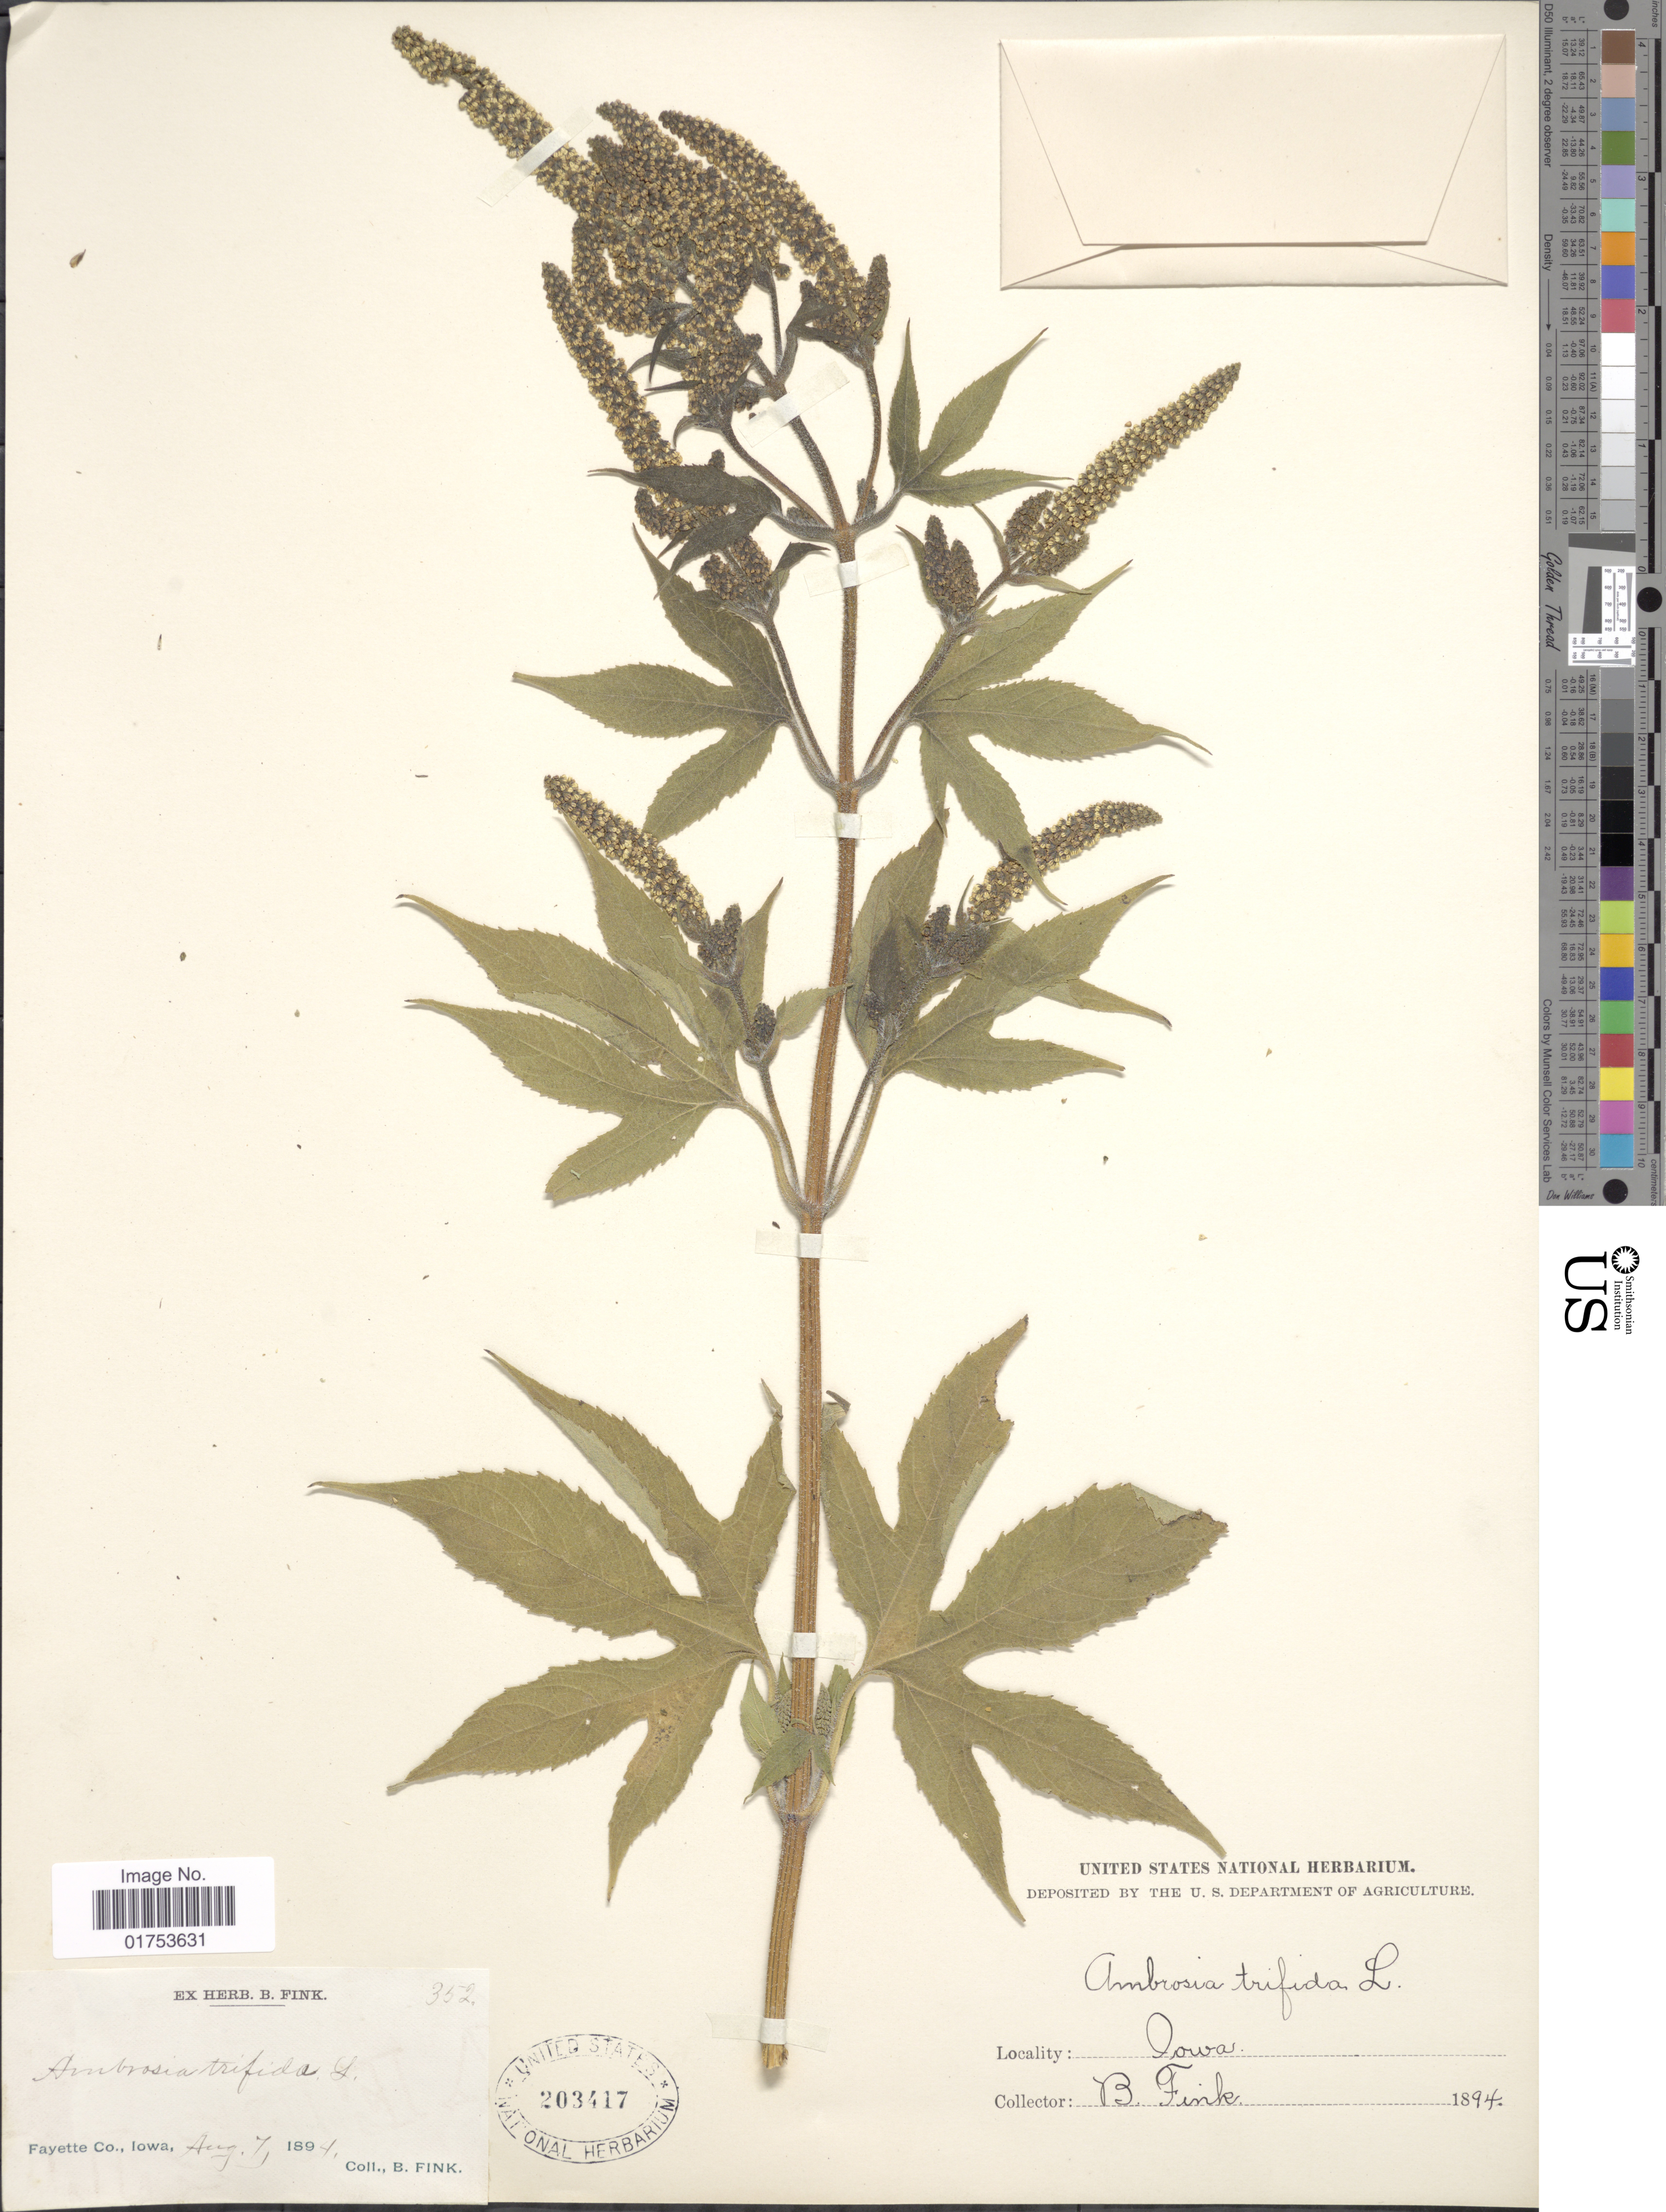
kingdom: Plantae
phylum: Tracheophyta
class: Magnoliopsida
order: Asterales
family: Asteraceae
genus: Ambrosia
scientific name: Ambrosia trifida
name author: L.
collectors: B. Fink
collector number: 352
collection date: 1894-08-07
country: United States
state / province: Iowa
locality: Fayette Co.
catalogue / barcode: US 203417